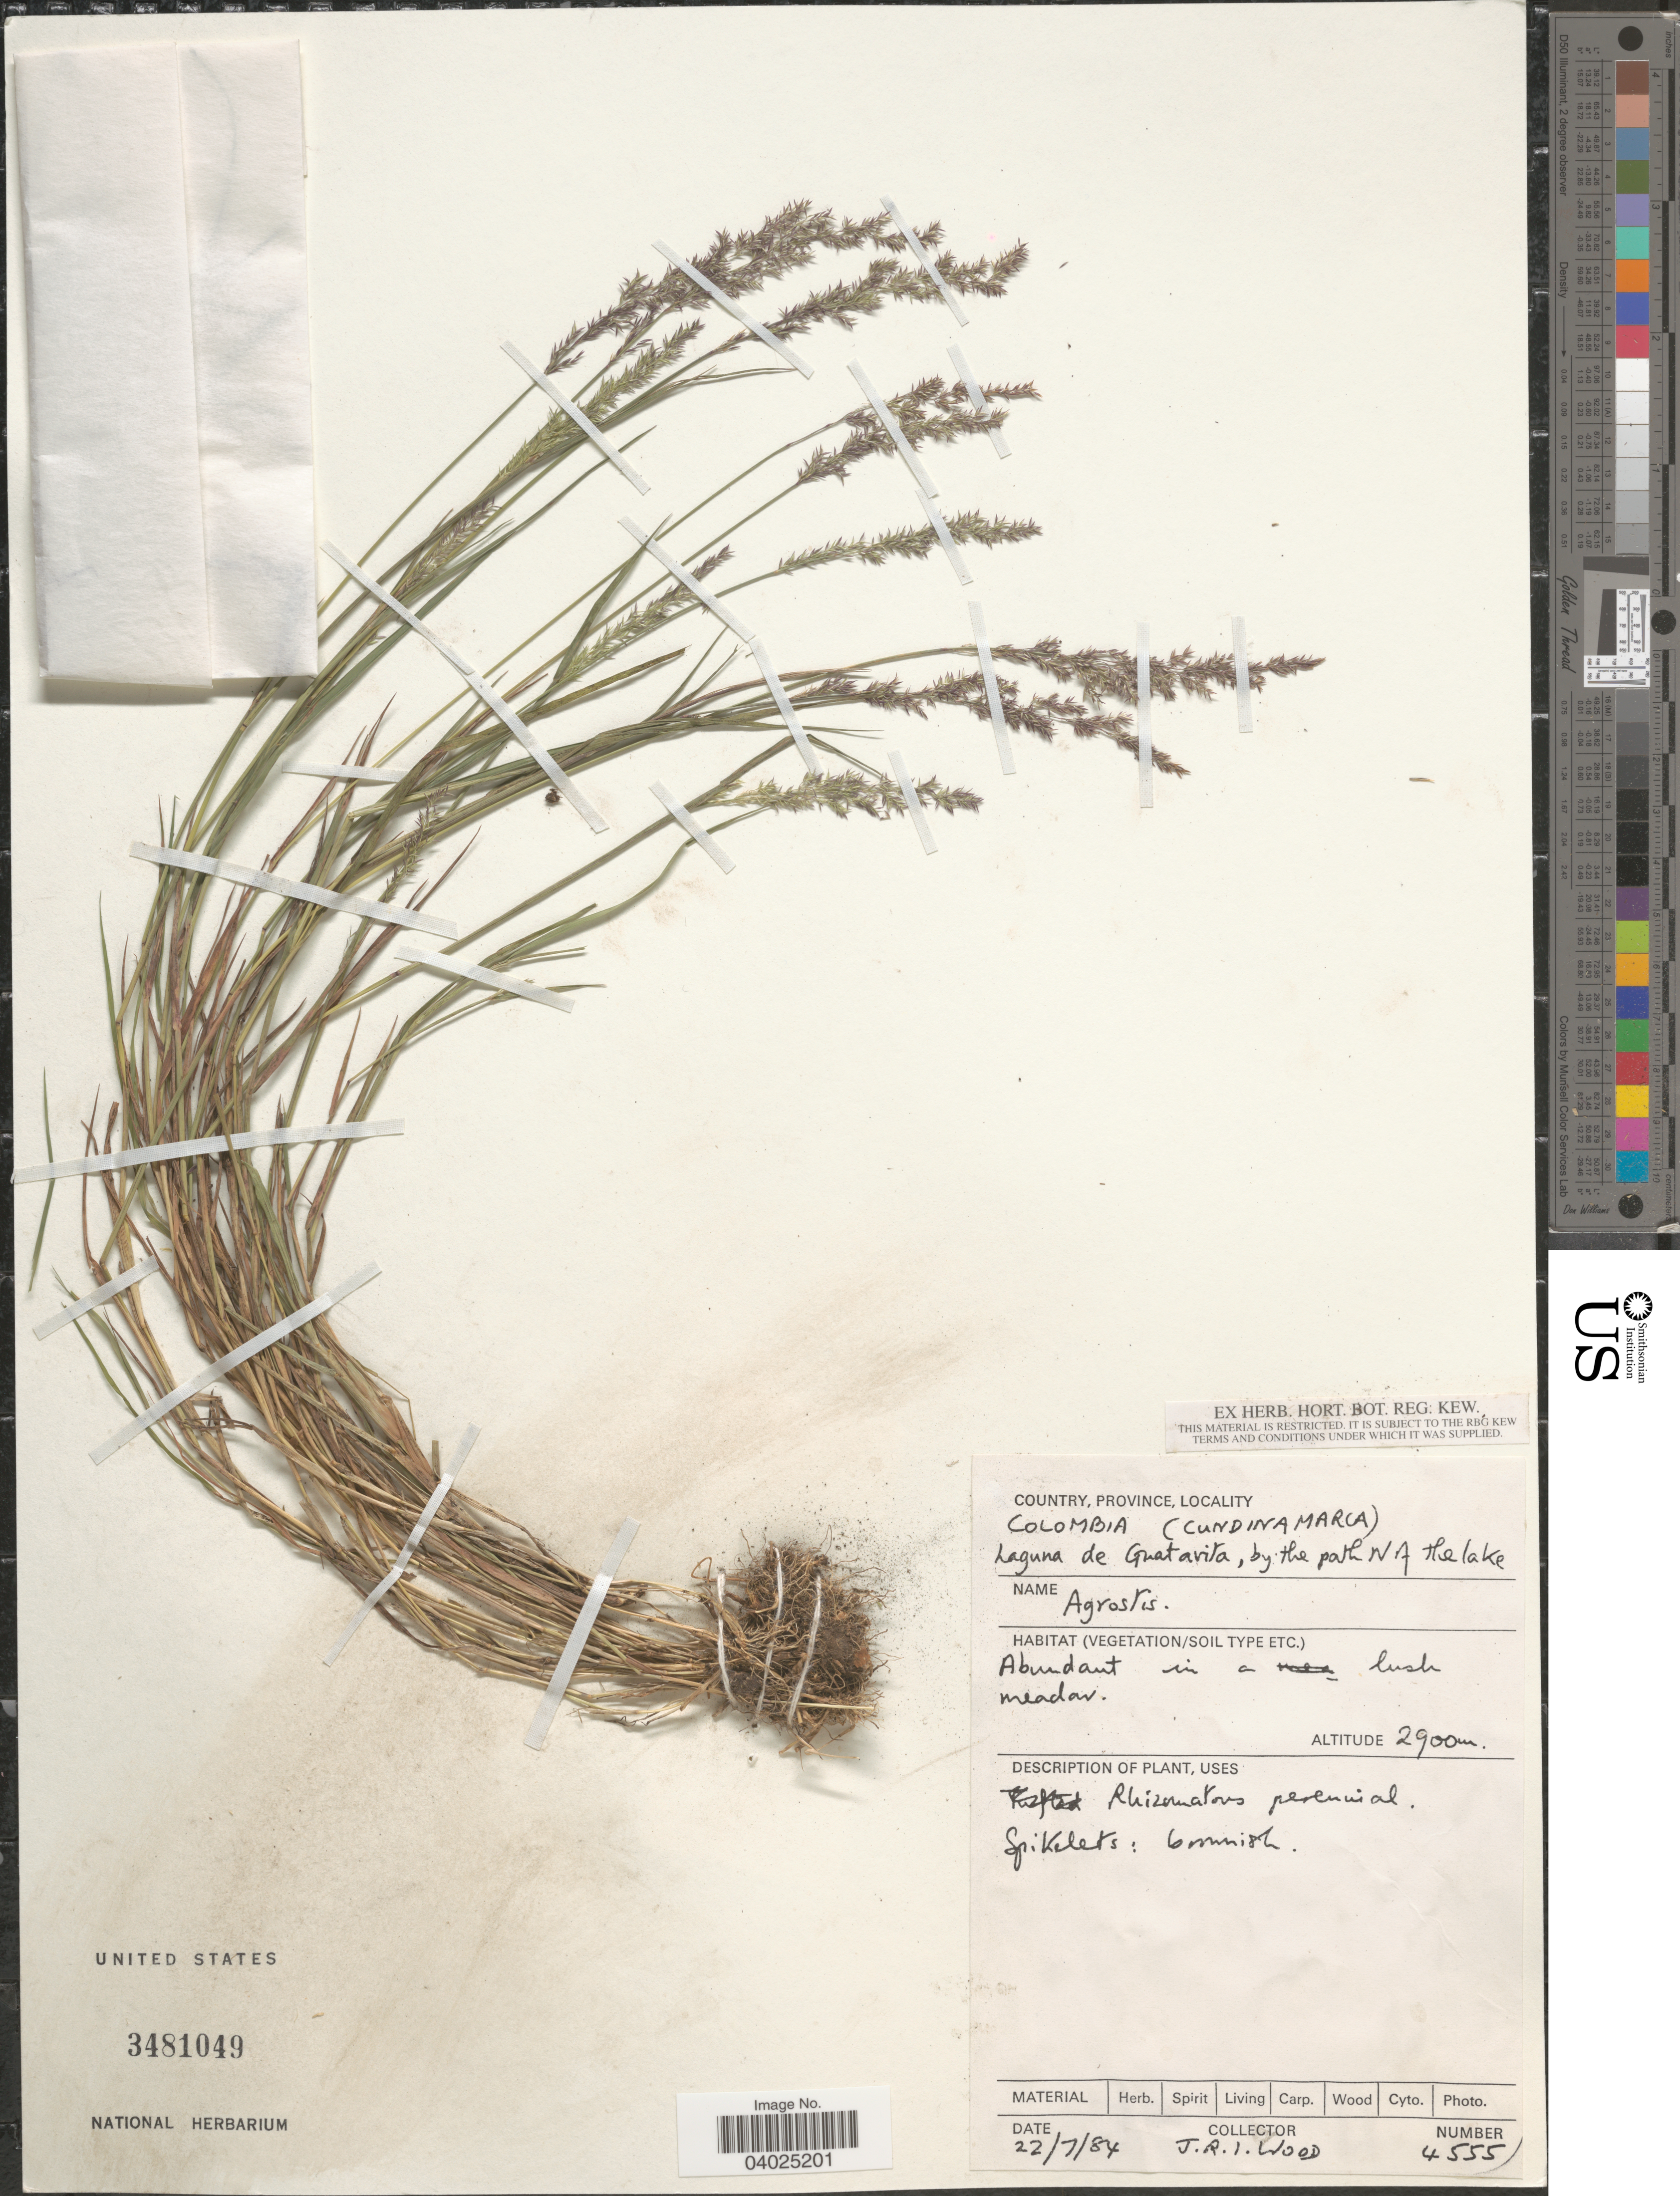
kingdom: Plantae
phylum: Tracheophyta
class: Liliopsida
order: Poales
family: Poaceae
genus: Agrostis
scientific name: Agrostis sp.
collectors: J. R. I. Wood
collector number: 4555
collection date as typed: Transcribed d/m/y: 22/7/84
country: Colombia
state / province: Cundinamarca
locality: Laguna de Guatavita, by the path W of the lake.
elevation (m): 2900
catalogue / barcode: US 3481049